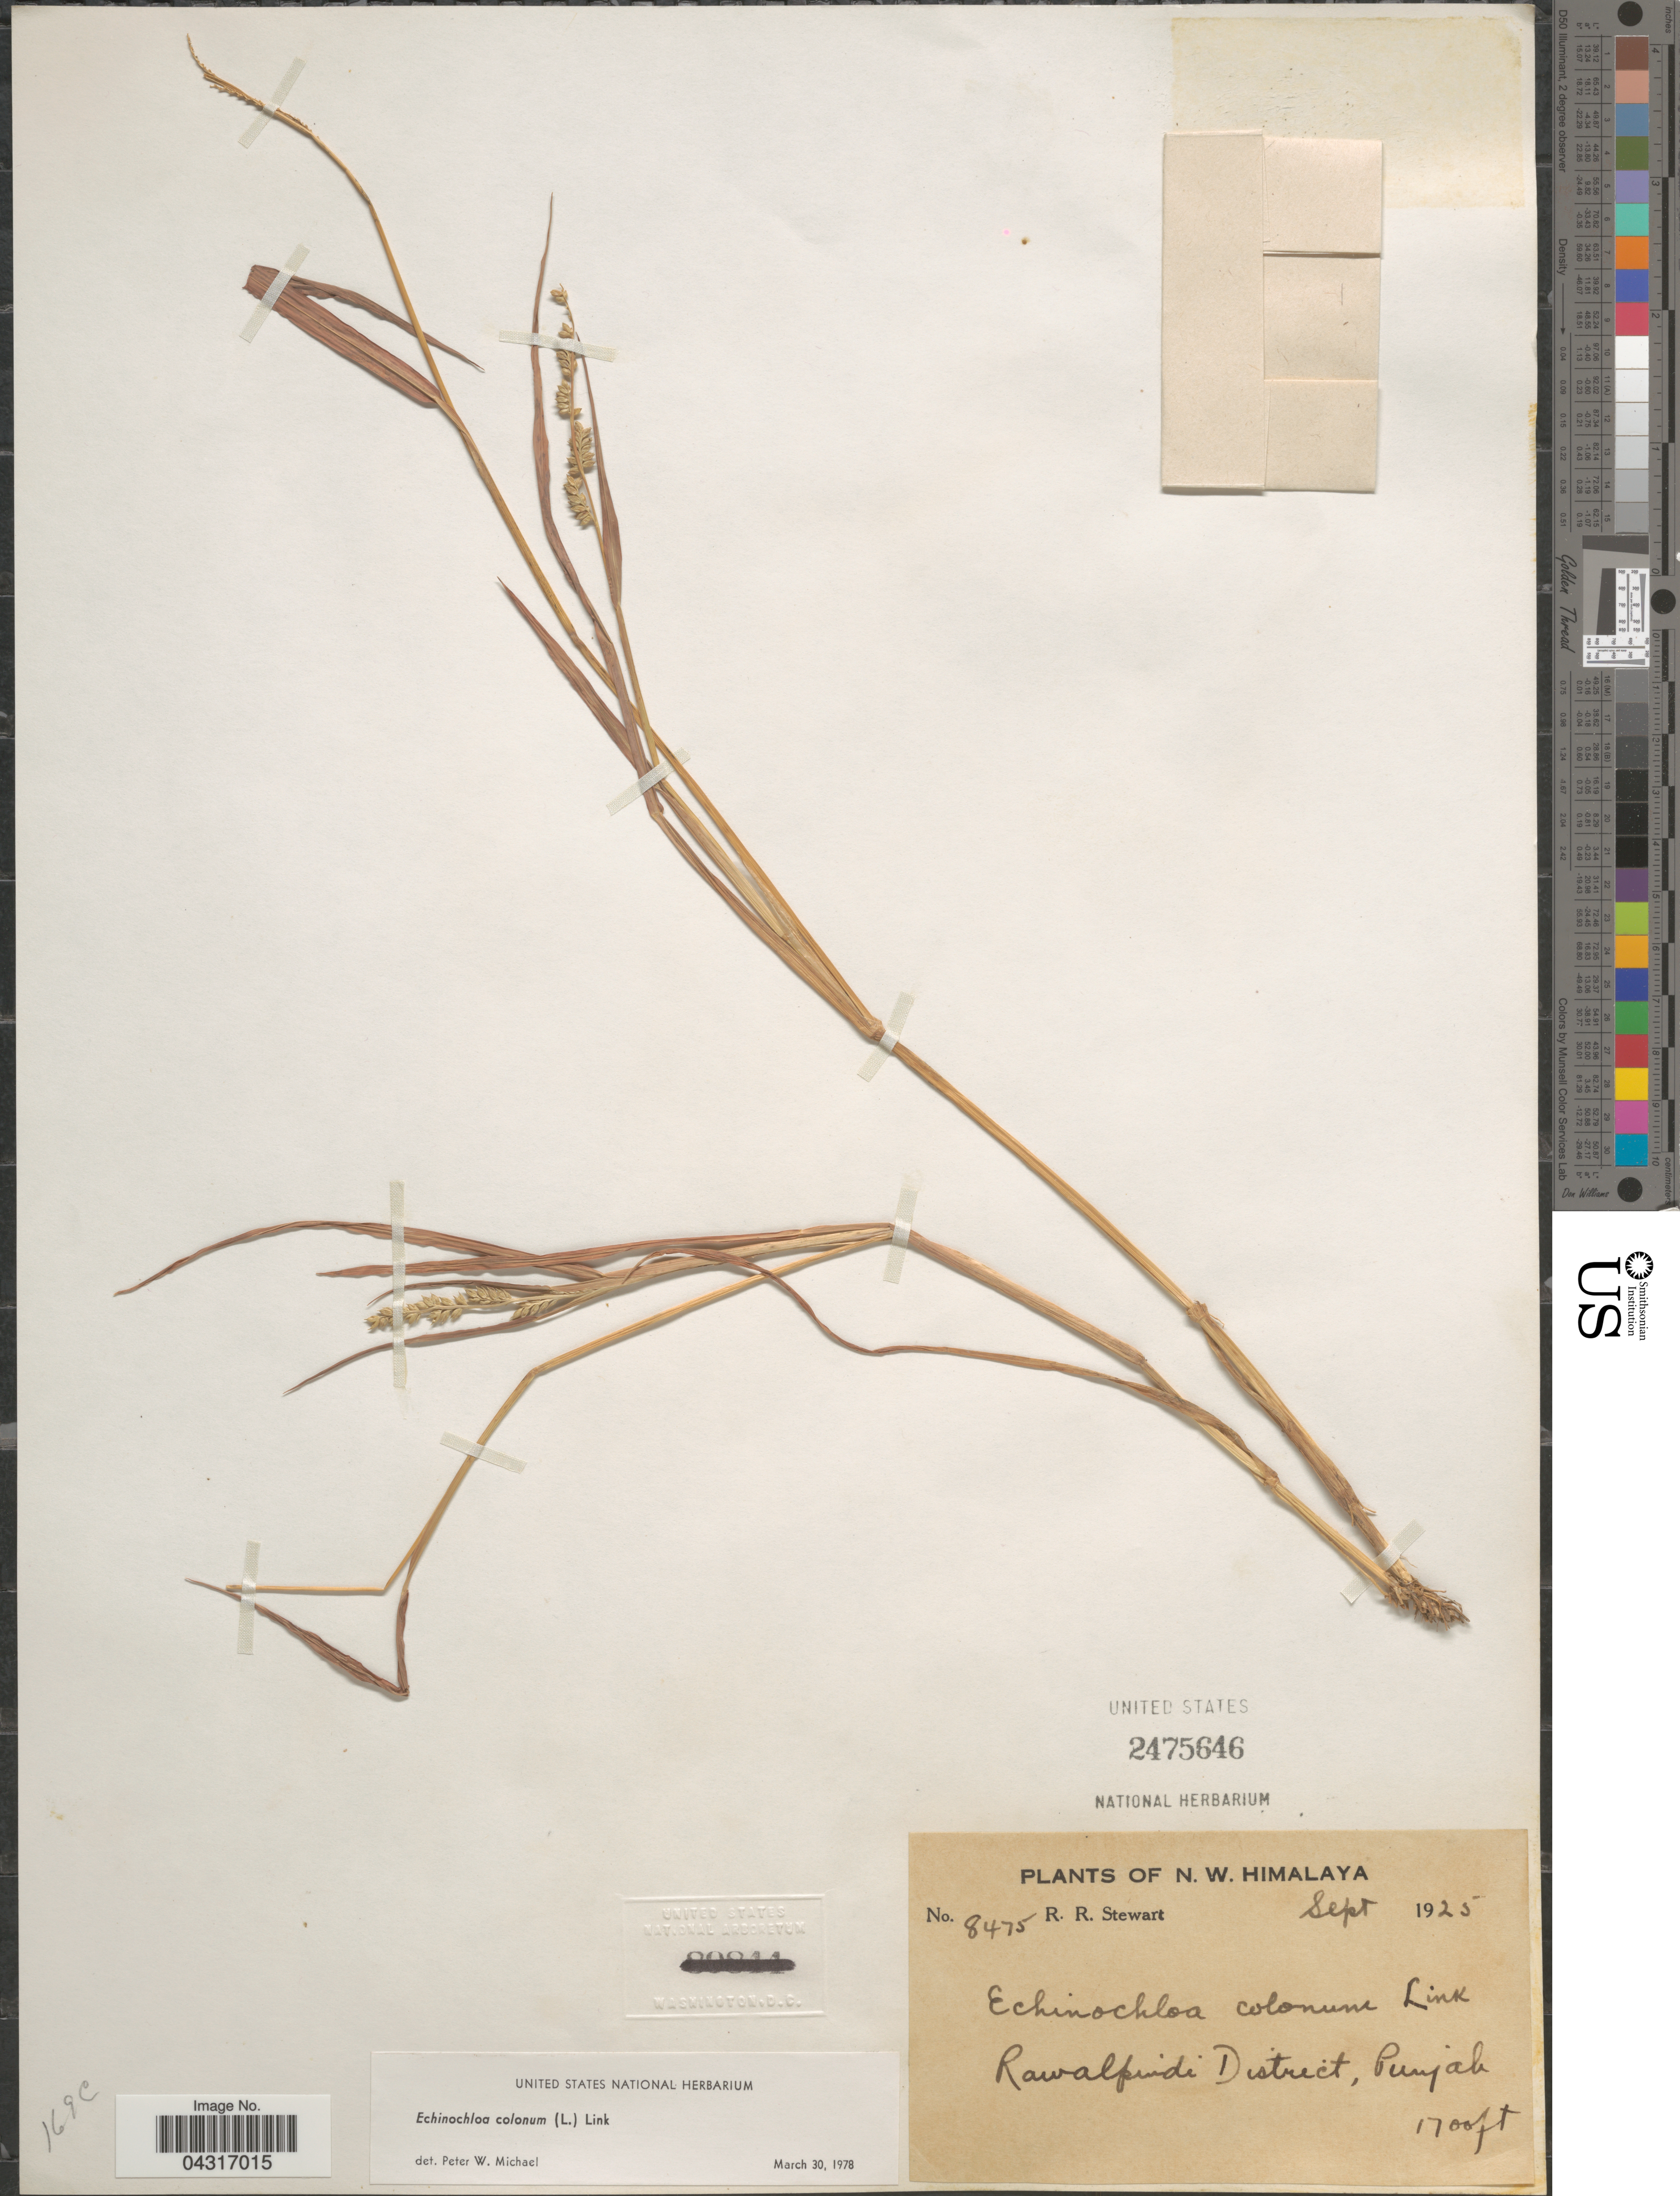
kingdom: Plantae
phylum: Tracheophyta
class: Liliopsida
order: Poales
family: Poaceae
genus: Echinochloa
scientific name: Echinochloa colona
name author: (L.) Link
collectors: R. Stewart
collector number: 8475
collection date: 1925-09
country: Pakistan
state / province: Punjab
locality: N. W. Himalaya. Rawalpindi District, Punjab.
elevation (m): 518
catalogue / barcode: US 2475646